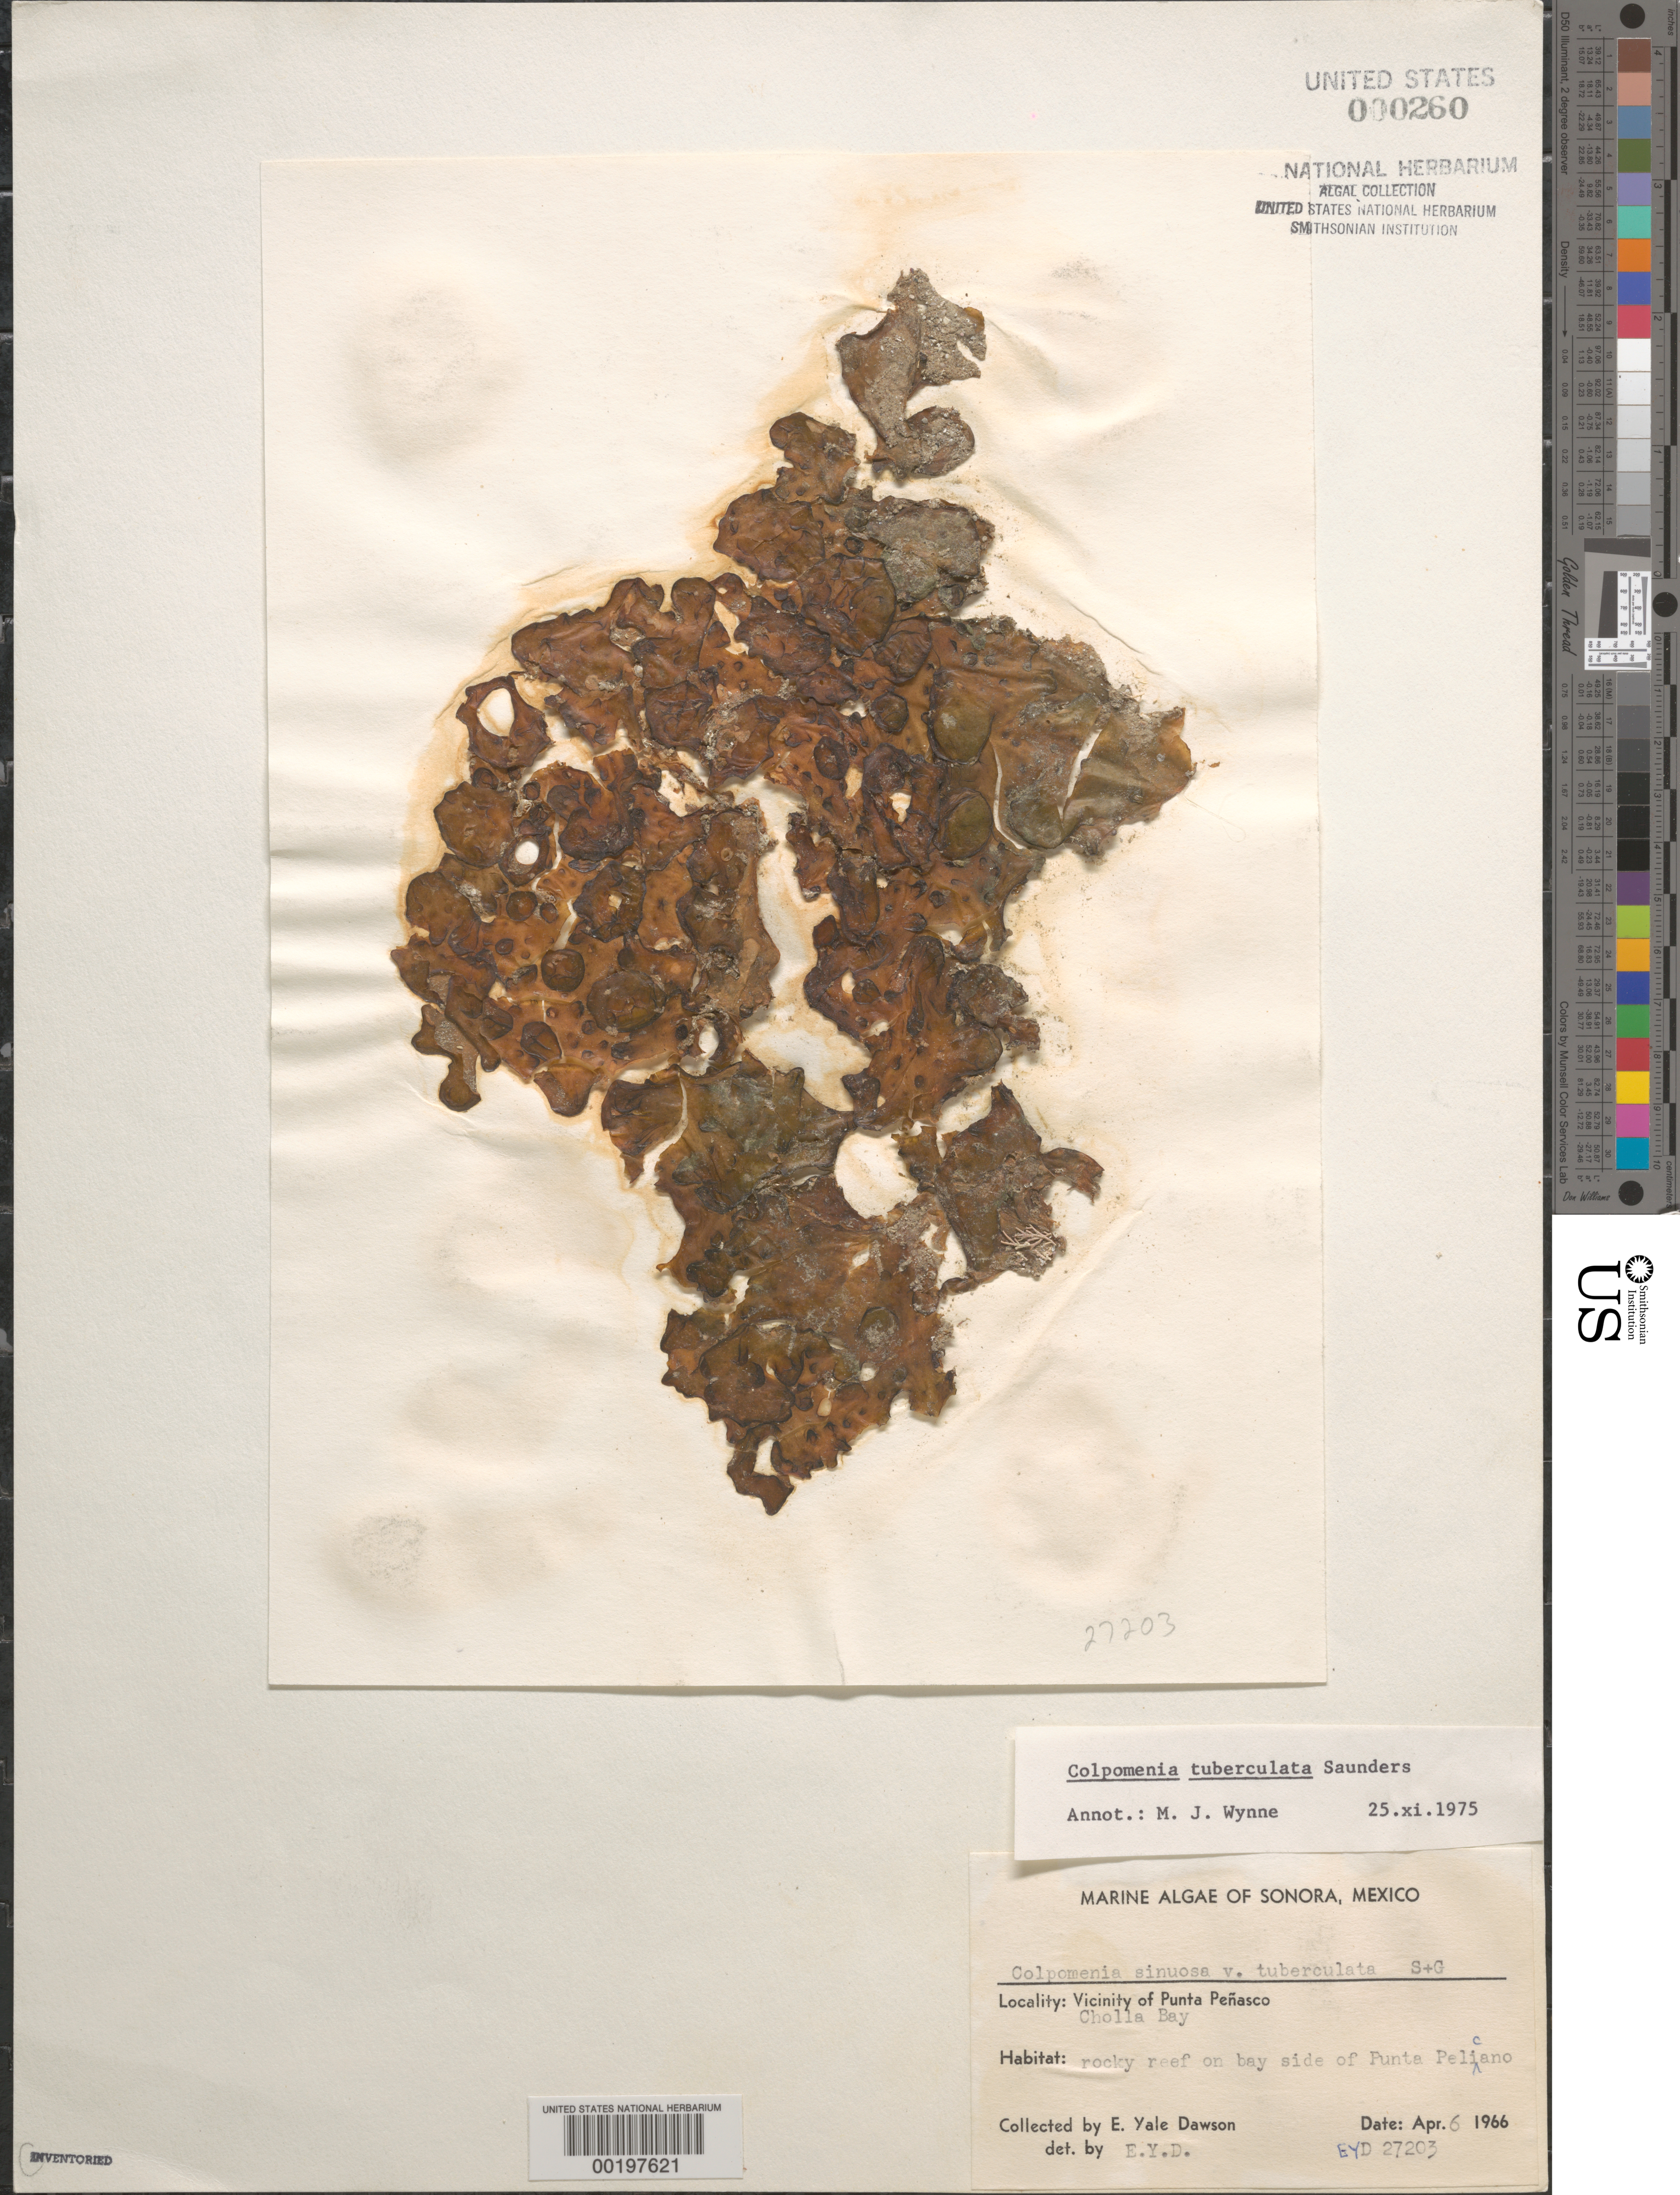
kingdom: Chromista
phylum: Ochrophyta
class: Phaeophyceae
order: Scytosiphonales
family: Scytosiphonaceae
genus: Colpomenia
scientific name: Colpomenia tuberculata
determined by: Wynne, M. J.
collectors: E. Y. Dawson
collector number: EYD 27203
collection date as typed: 06 Apr 1966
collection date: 1966-04-06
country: Mexico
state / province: Sonora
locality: Cholla Bay, Punta Pelicano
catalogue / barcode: US 260